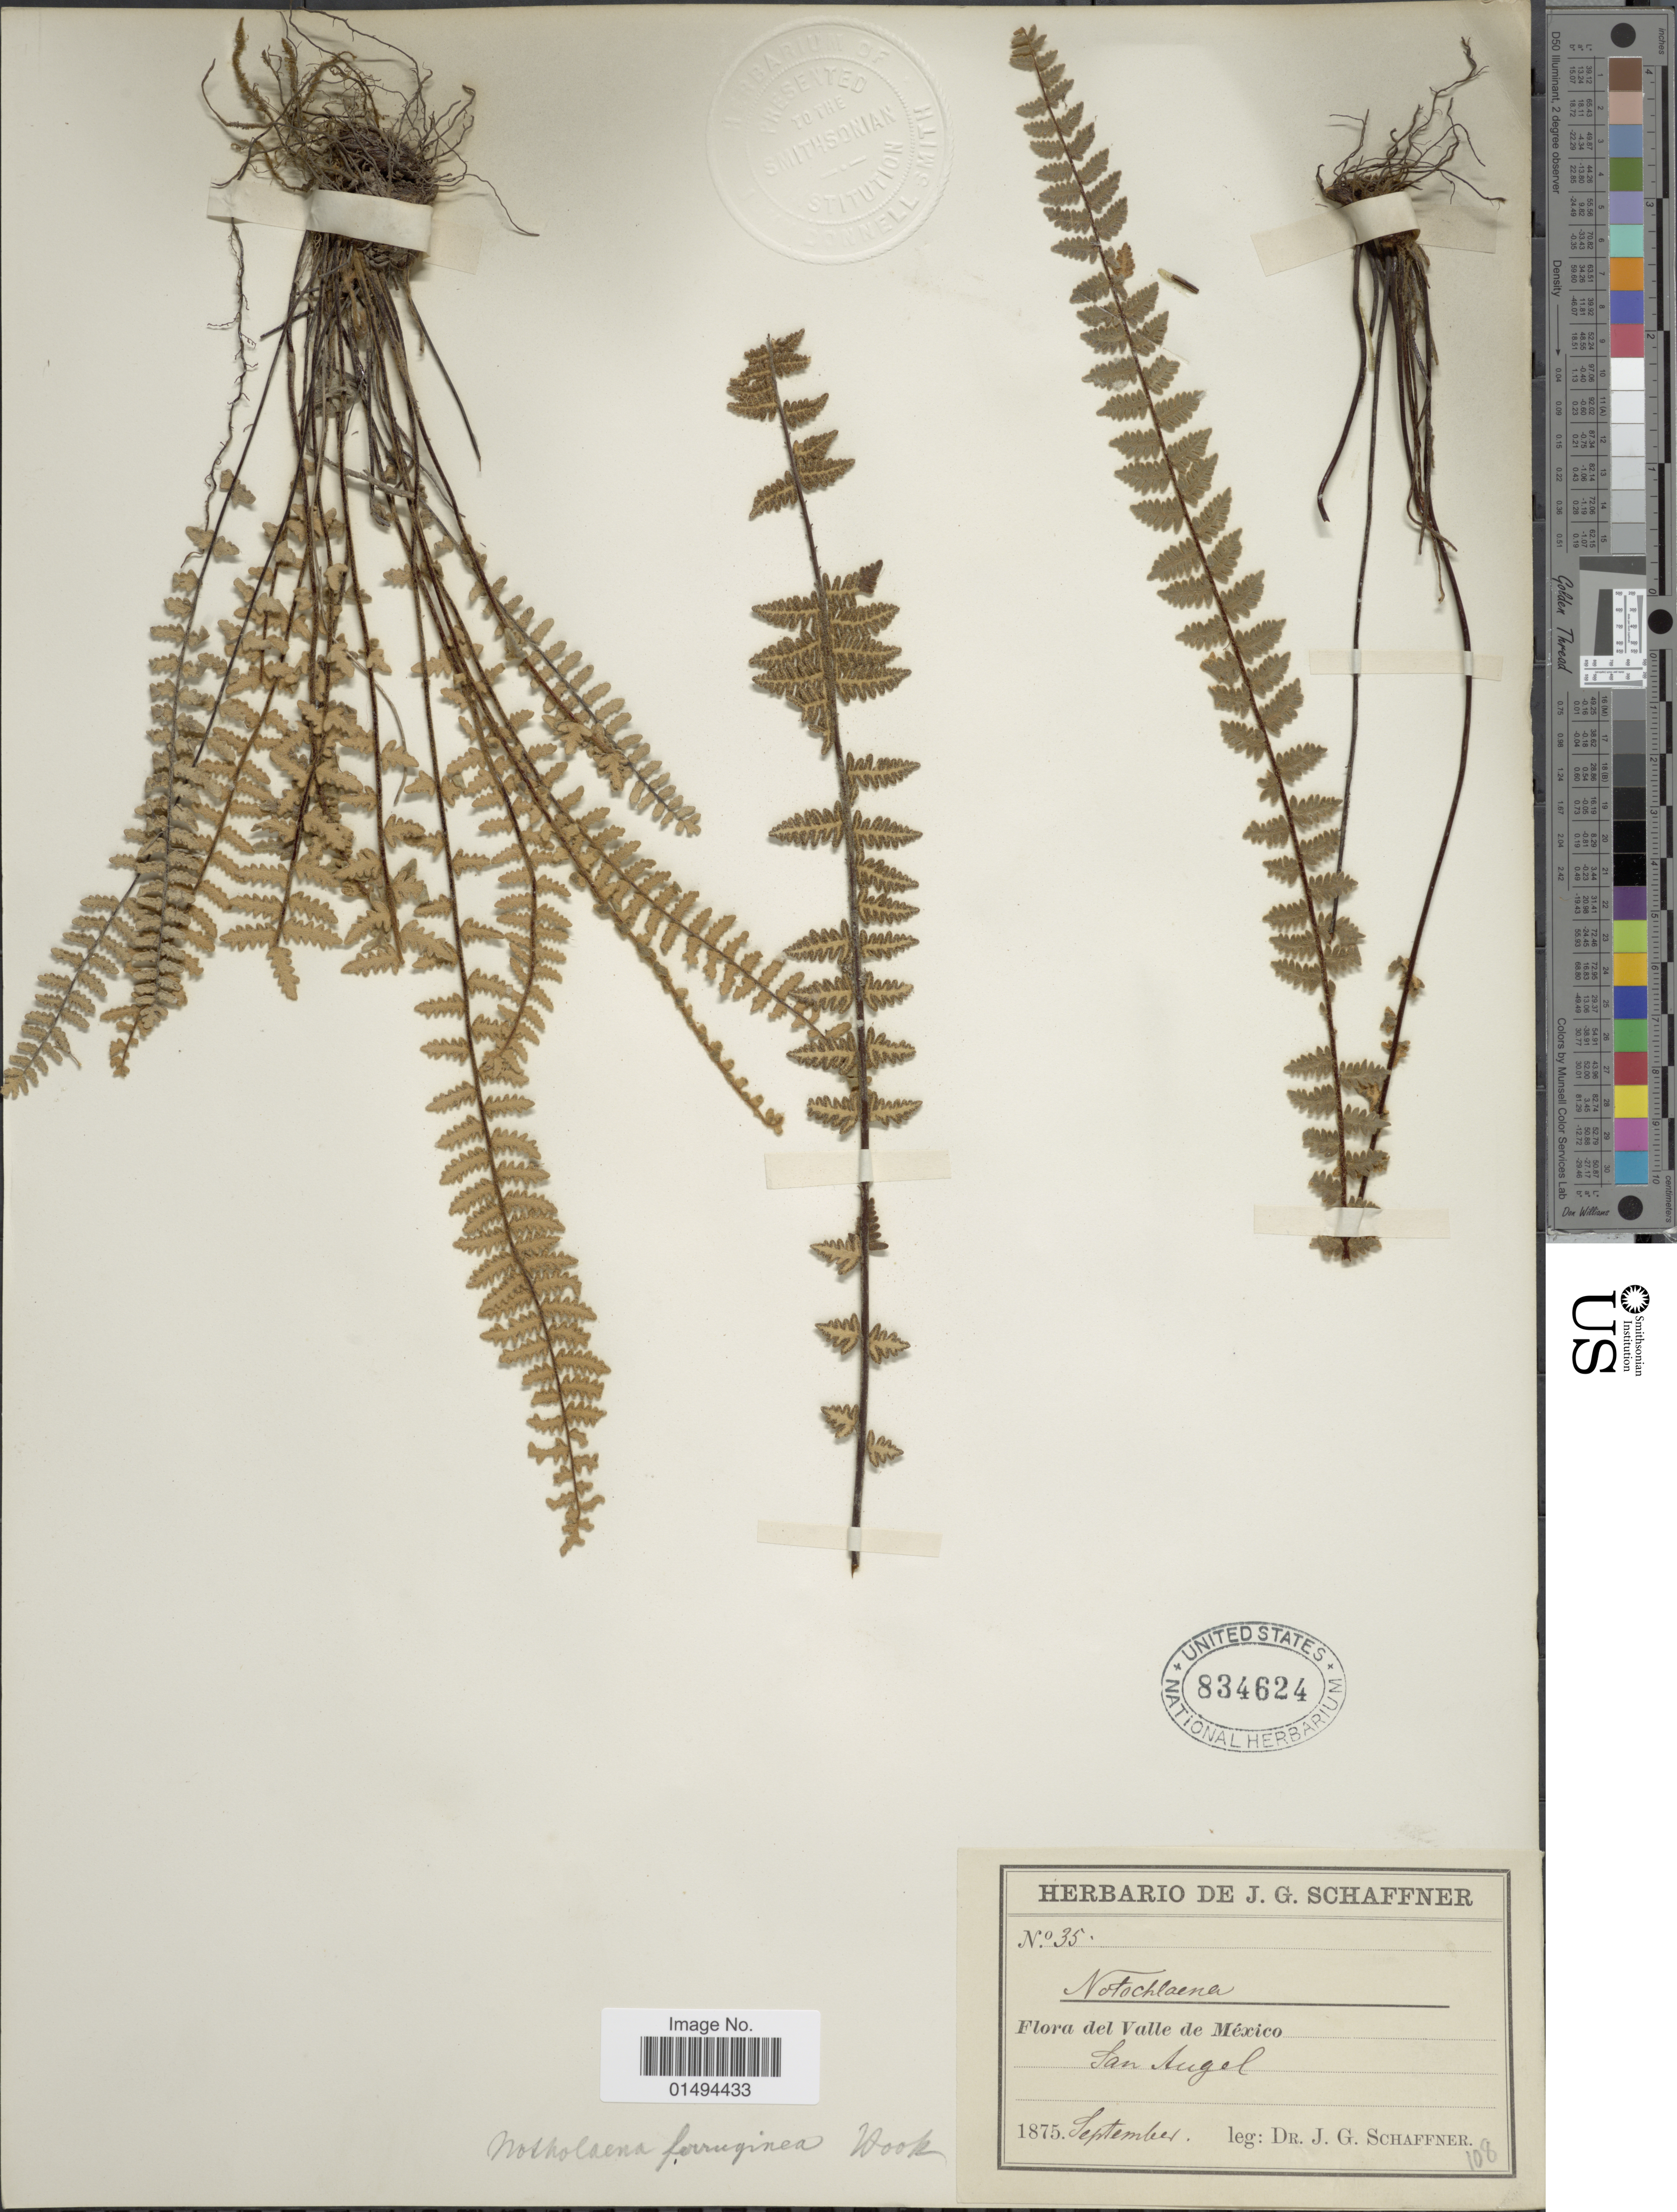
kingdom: Plantae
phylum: Tracheophyta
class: Polypodiopsida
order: Polypodiales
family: Pteridaceae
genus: Myriopteris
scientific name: Myriopteris aurea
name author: (Poir.) Grusz & Windham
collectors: J. G. Schaffner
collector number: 35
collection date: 1875-09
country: Mexico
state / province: México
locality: Valle de Mexico, San Angel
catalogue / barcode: US 834624